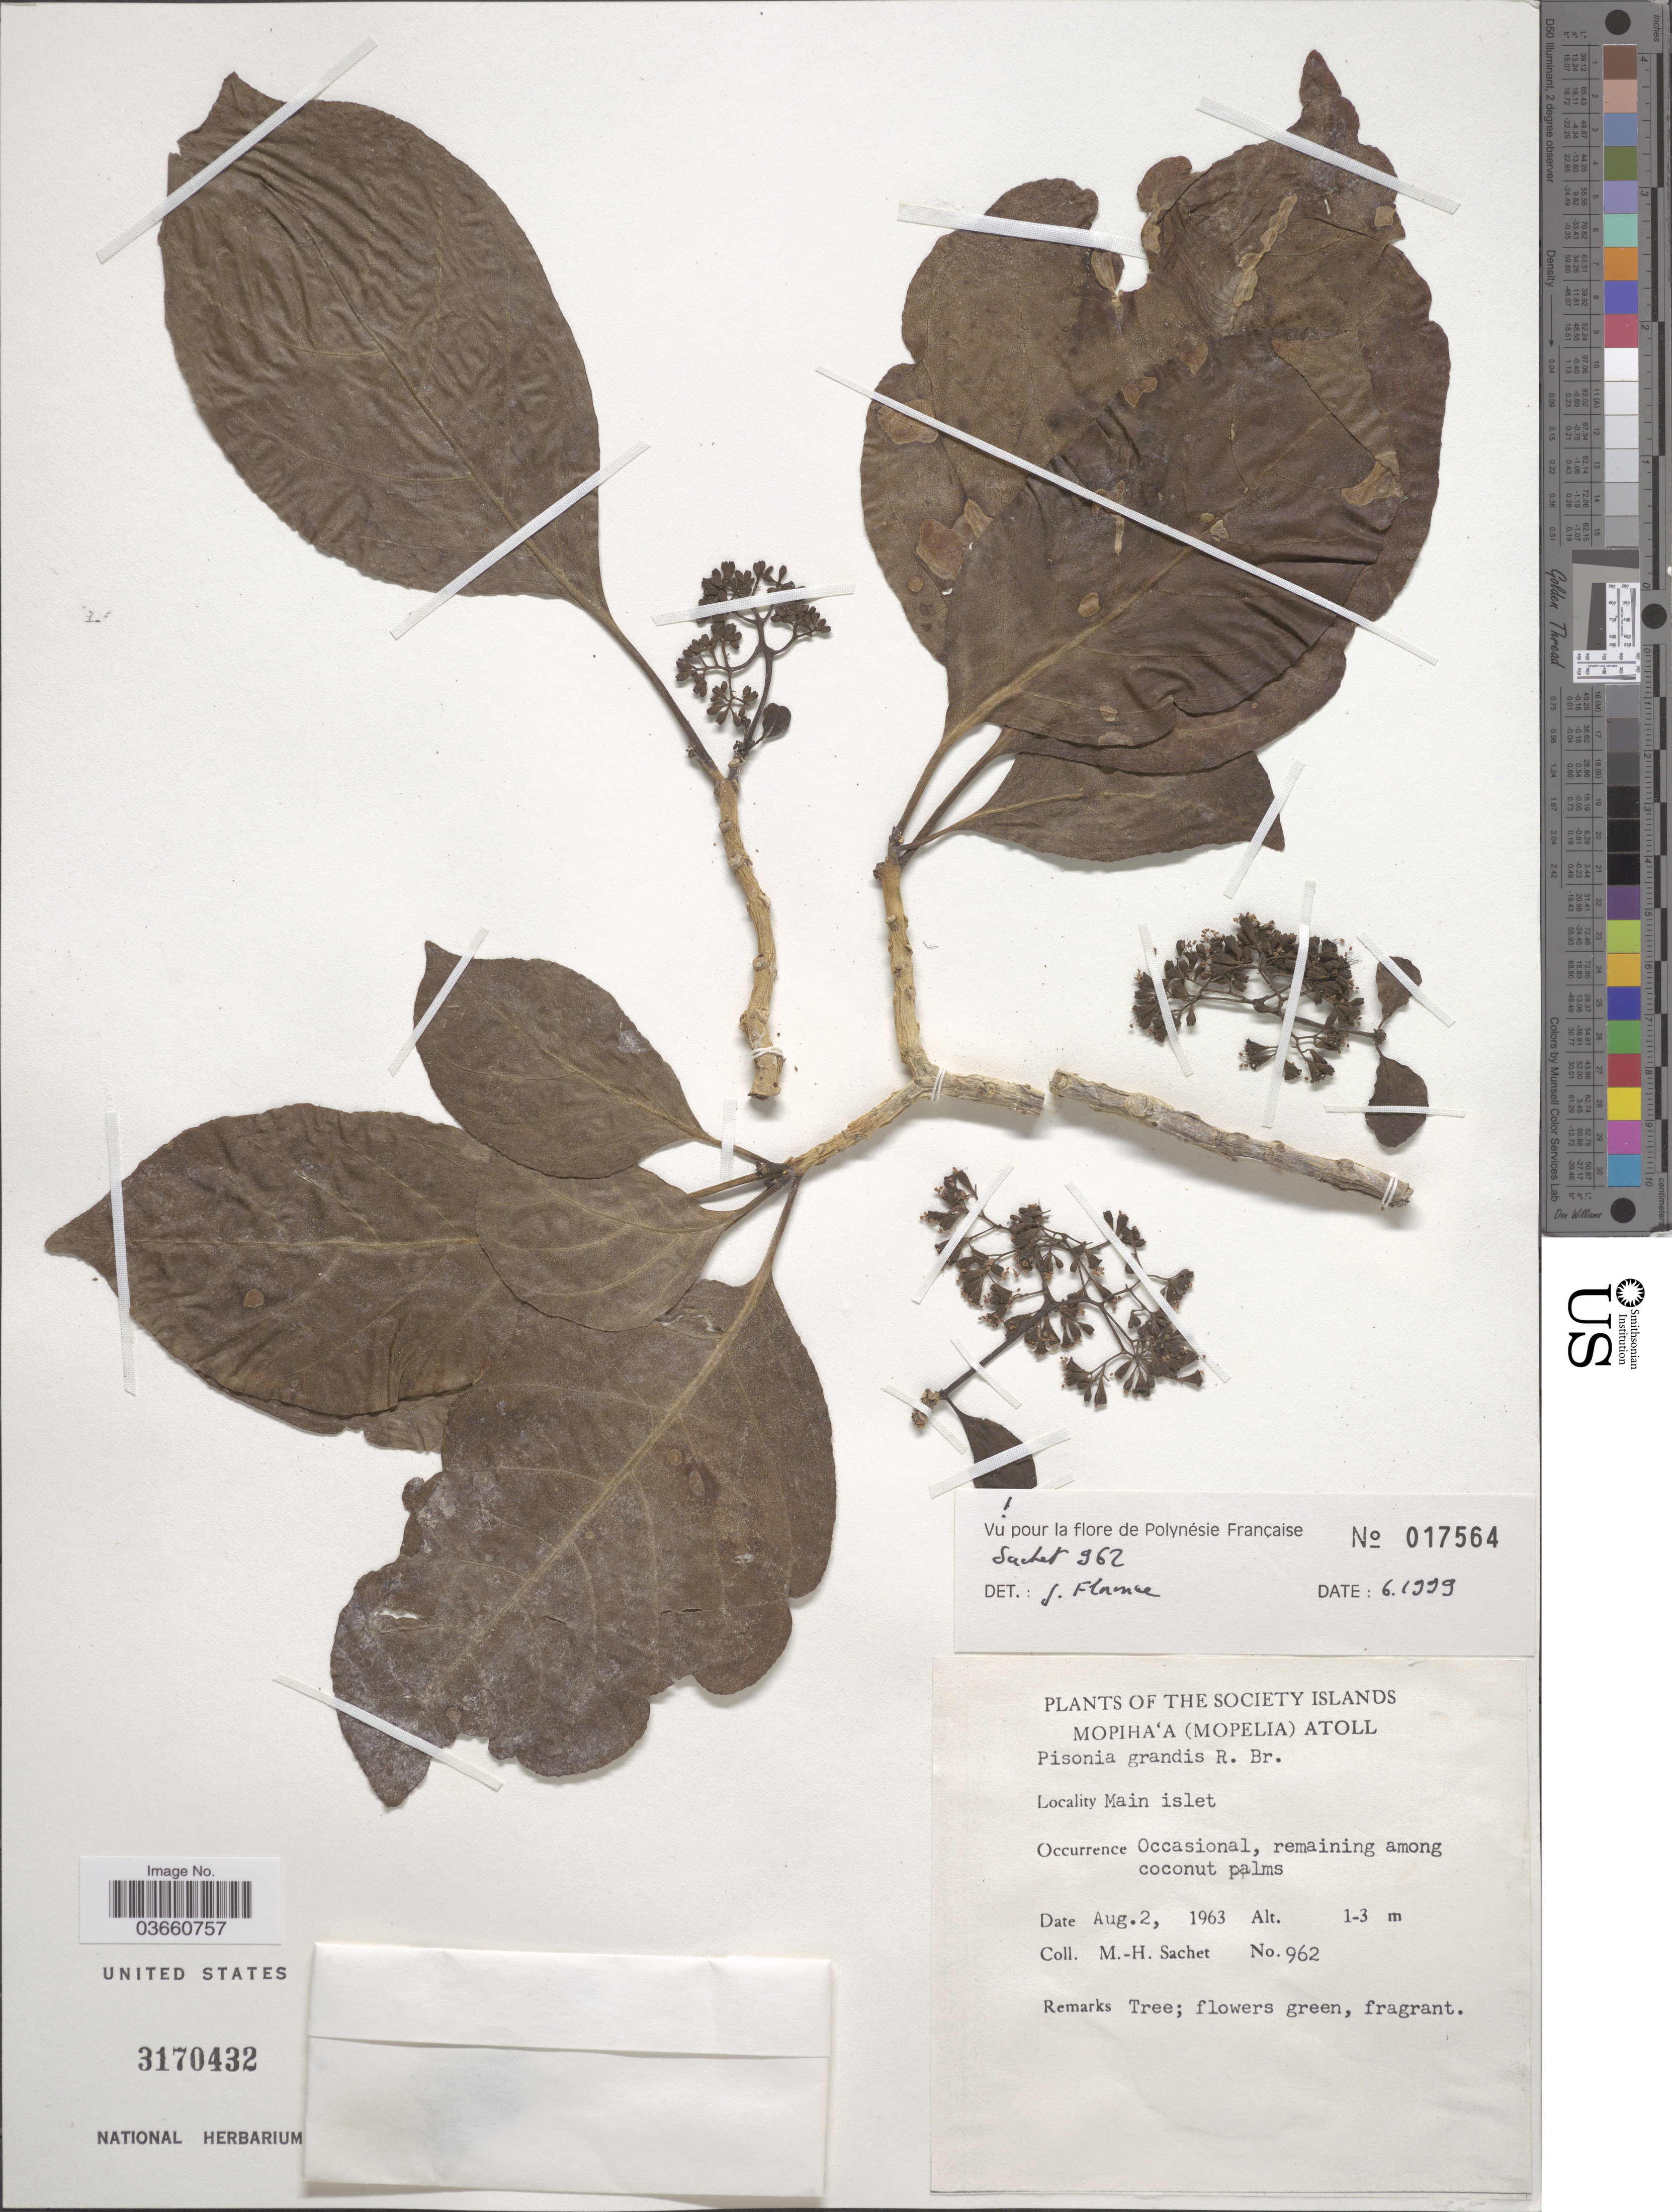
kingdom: Plantae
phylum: Tracheophyta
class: Magnoliopsida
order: Caryophyllales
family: Nyctaginaceae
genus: Pisonia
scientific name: Pisonia grandis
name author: R. Br.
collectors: M.-H. Sachet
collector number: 962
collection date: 1963-08-02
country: French Polynesia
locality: The Society Islands. Mopiha'a (Mopelia) Atoll. Main islet.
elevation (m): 1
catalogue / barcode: US 3170432